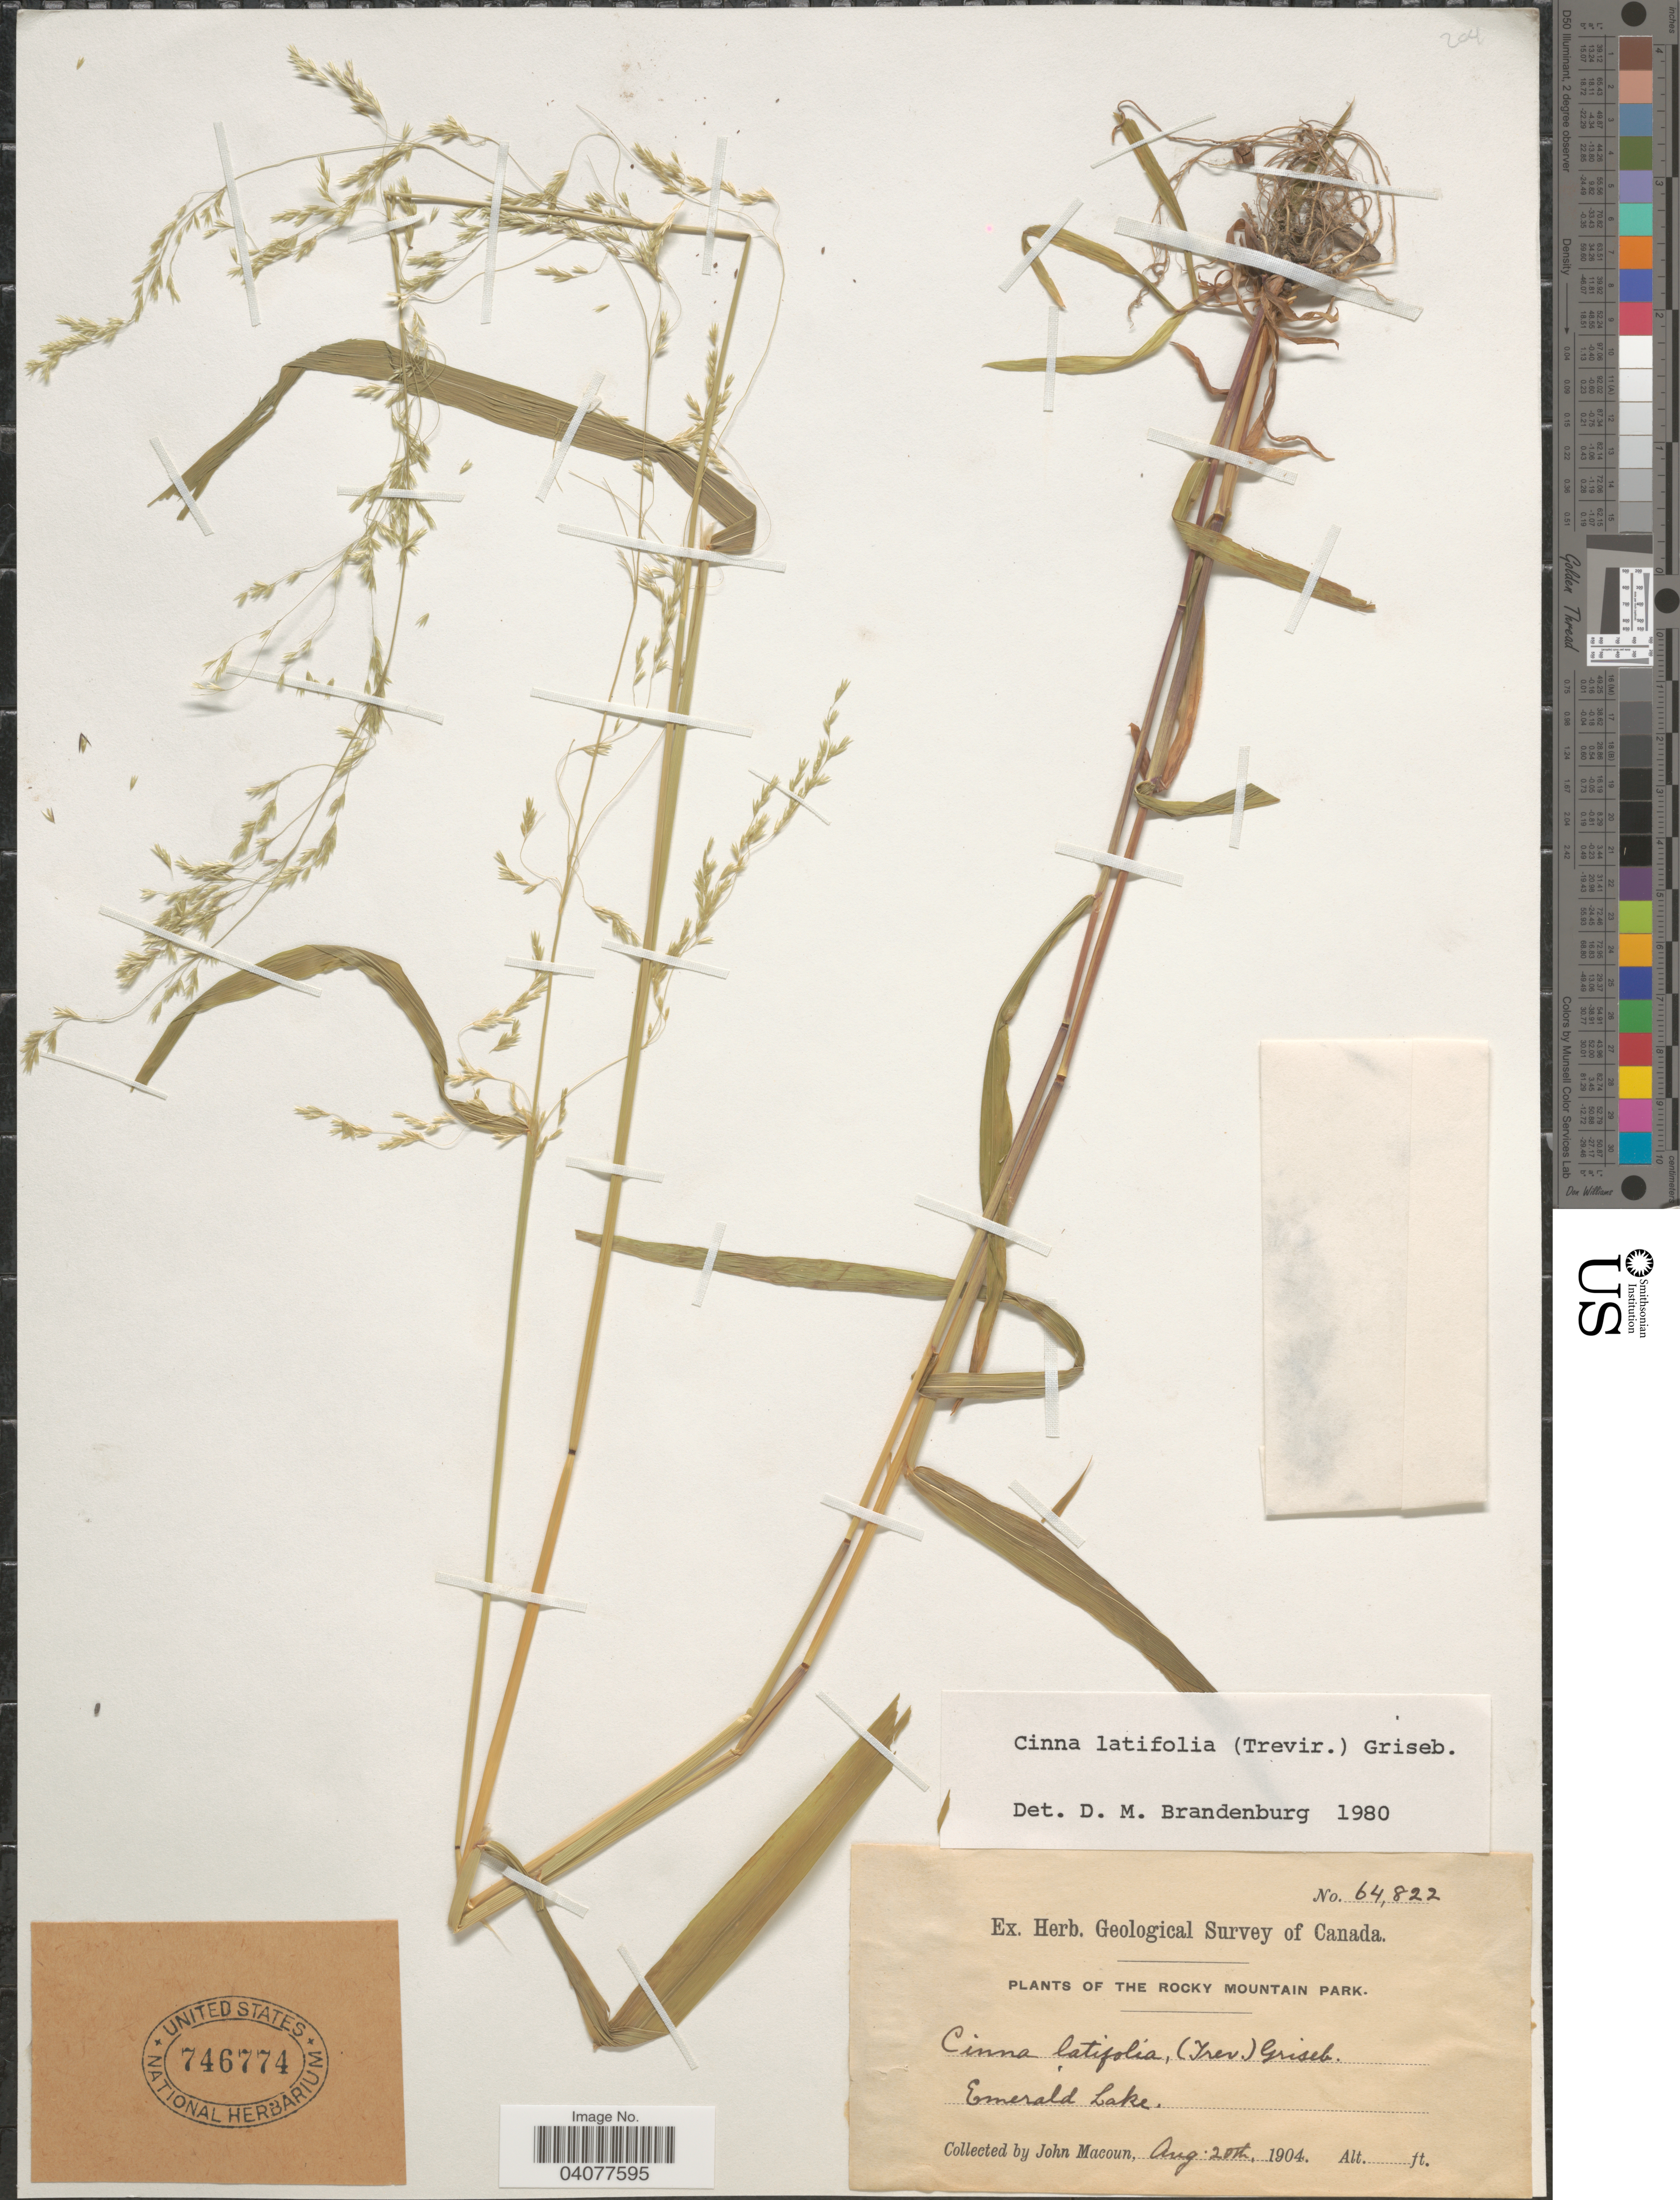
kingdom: Plantae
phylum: Tracheophyta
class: Liliopsida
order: Poales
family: Poaceae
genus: Cinna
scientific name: Cinna latifolia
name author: (Trevir. ex Goeppert) Griseb.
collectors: J. Macoun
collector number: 64822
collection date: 1904-08-20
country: Canada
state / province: British Columbia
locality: Herb. Geological Survey of Canada. The Rocky Mountain Park. Emerald Lake.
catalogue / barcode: US 746774